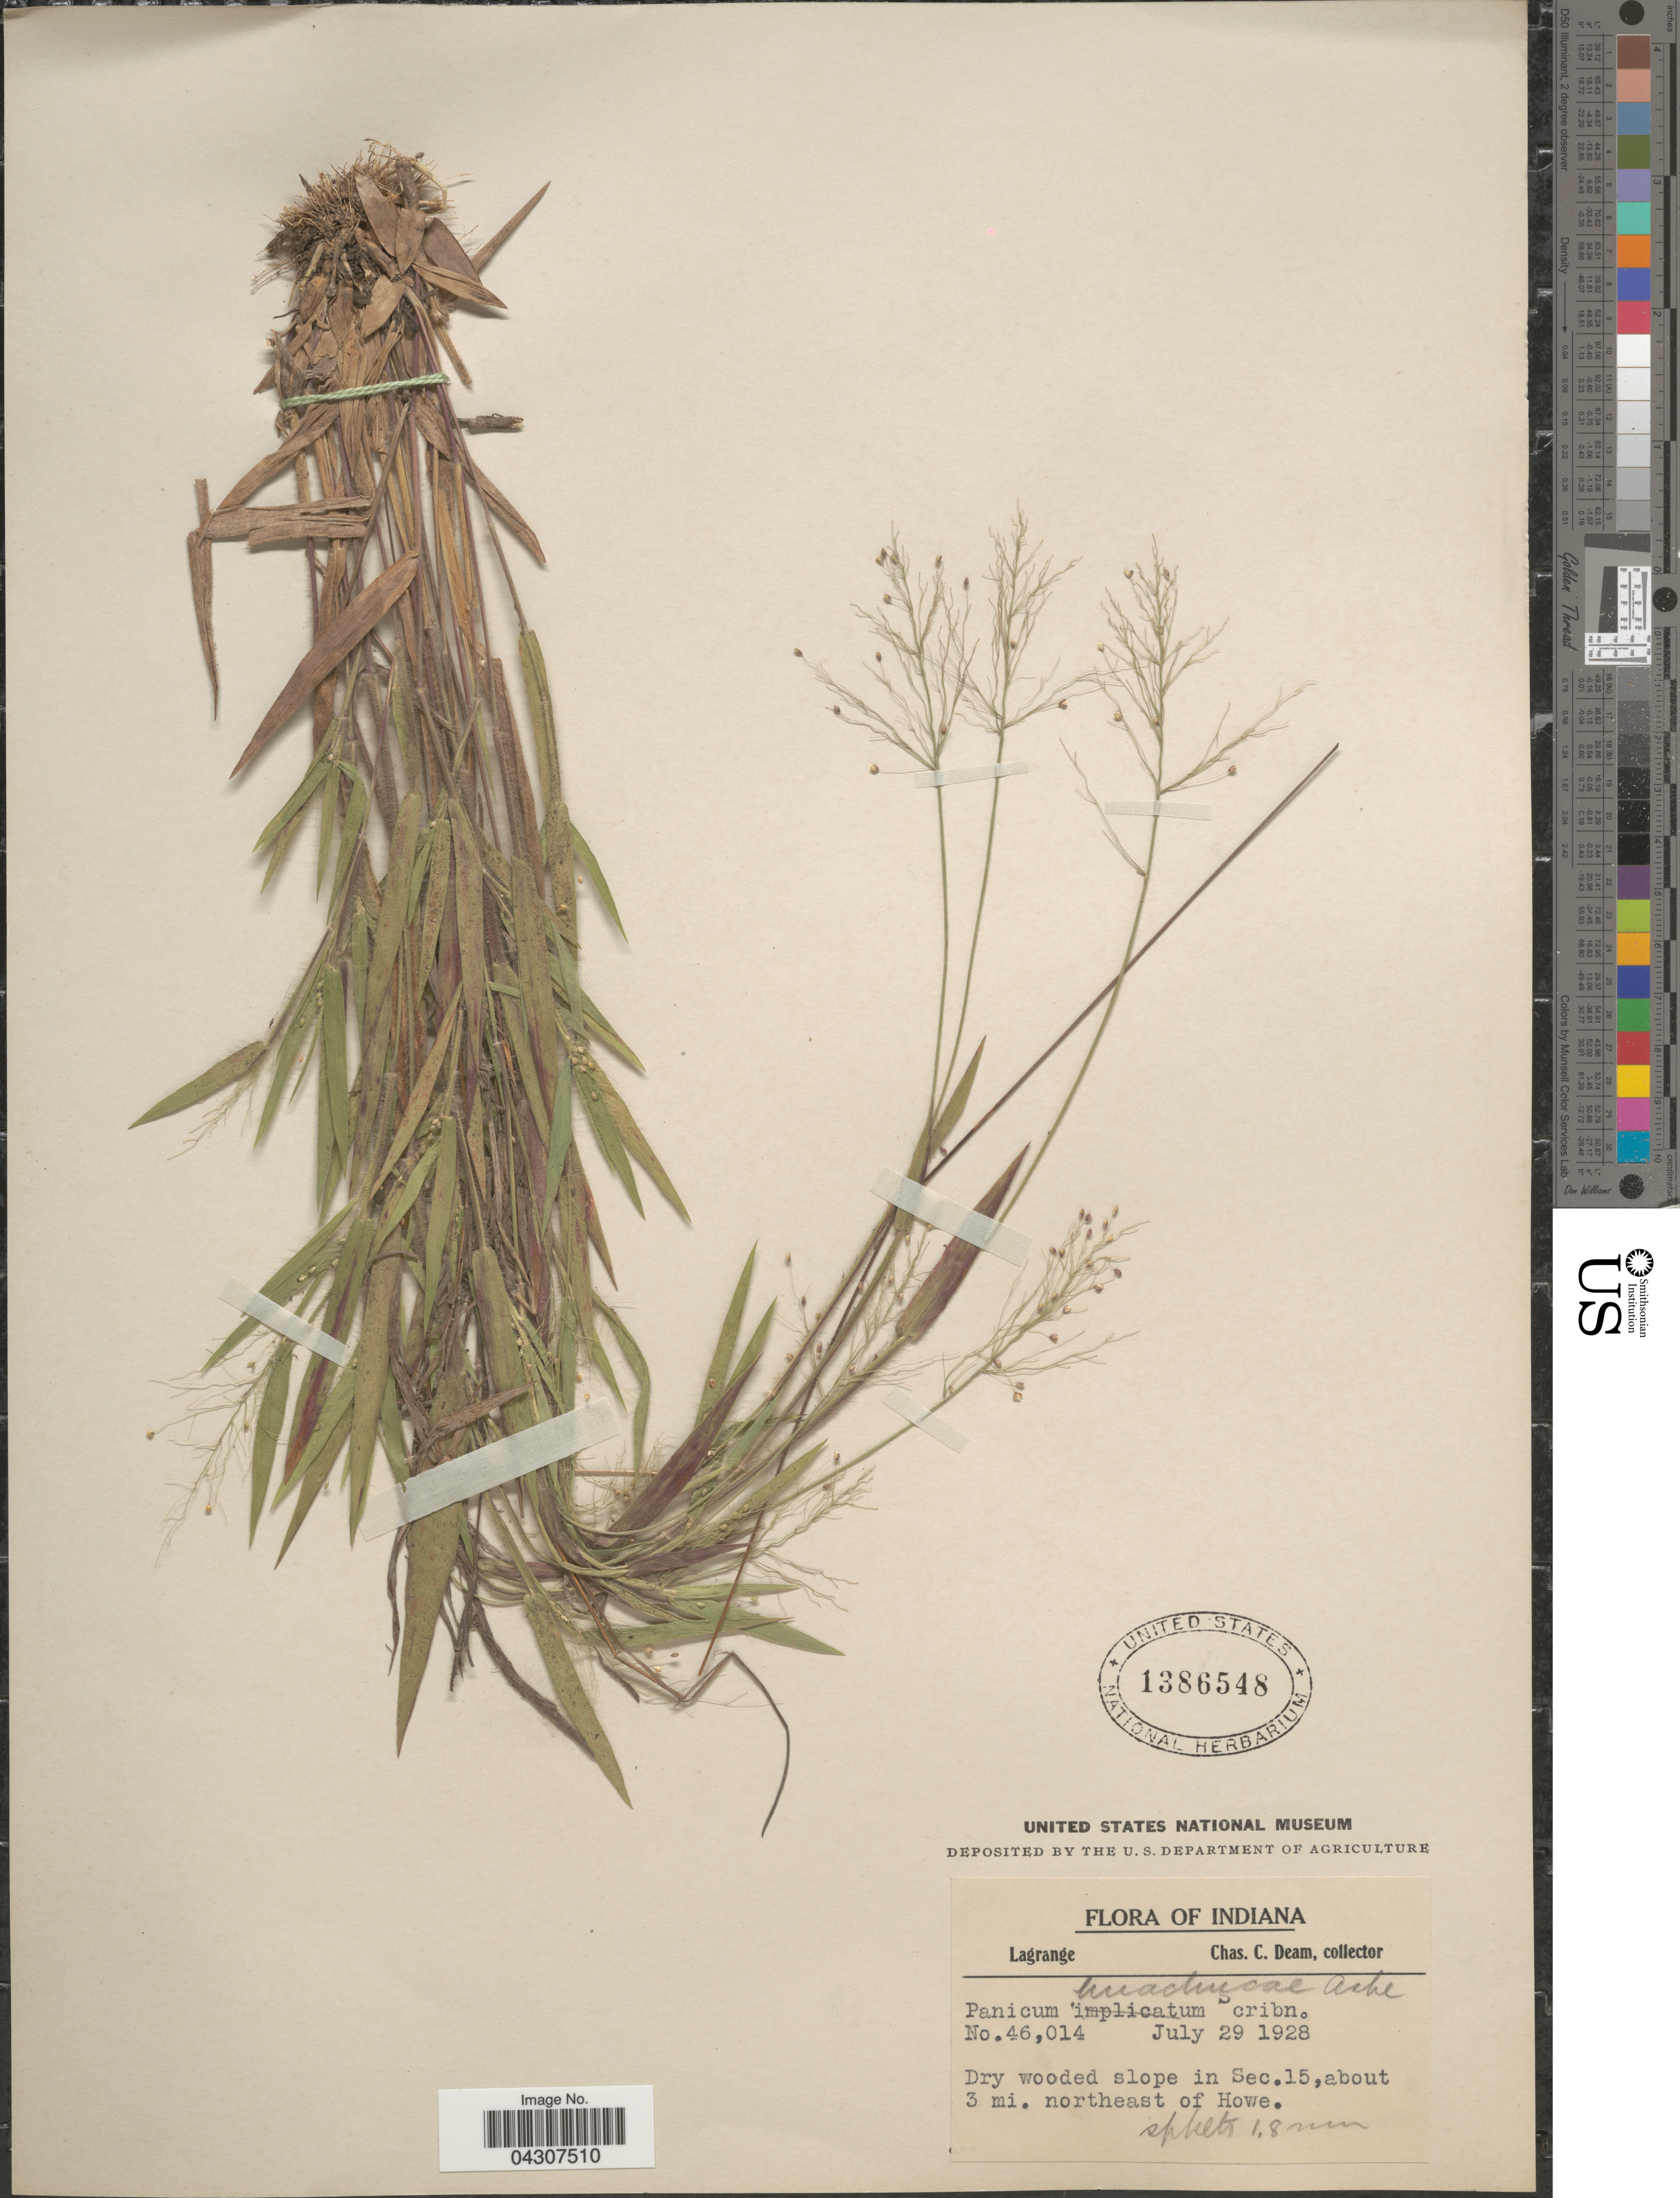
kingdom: Plantae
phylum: Tracheophyta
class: Liliopsida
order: Poales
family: Poaceae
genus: Dichanthelium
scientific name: Dichanthelium acuminatum var. acuminatum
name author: (Sw.) Gould & C.A. Clark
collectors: C. C. Deam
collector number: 46014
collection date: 1928-07-29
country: United States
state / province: Indiana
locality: Lagrange. Dry wooded slope in Sec. 15, about 3 mi. northeast of Howe.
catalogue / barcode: US 1386548